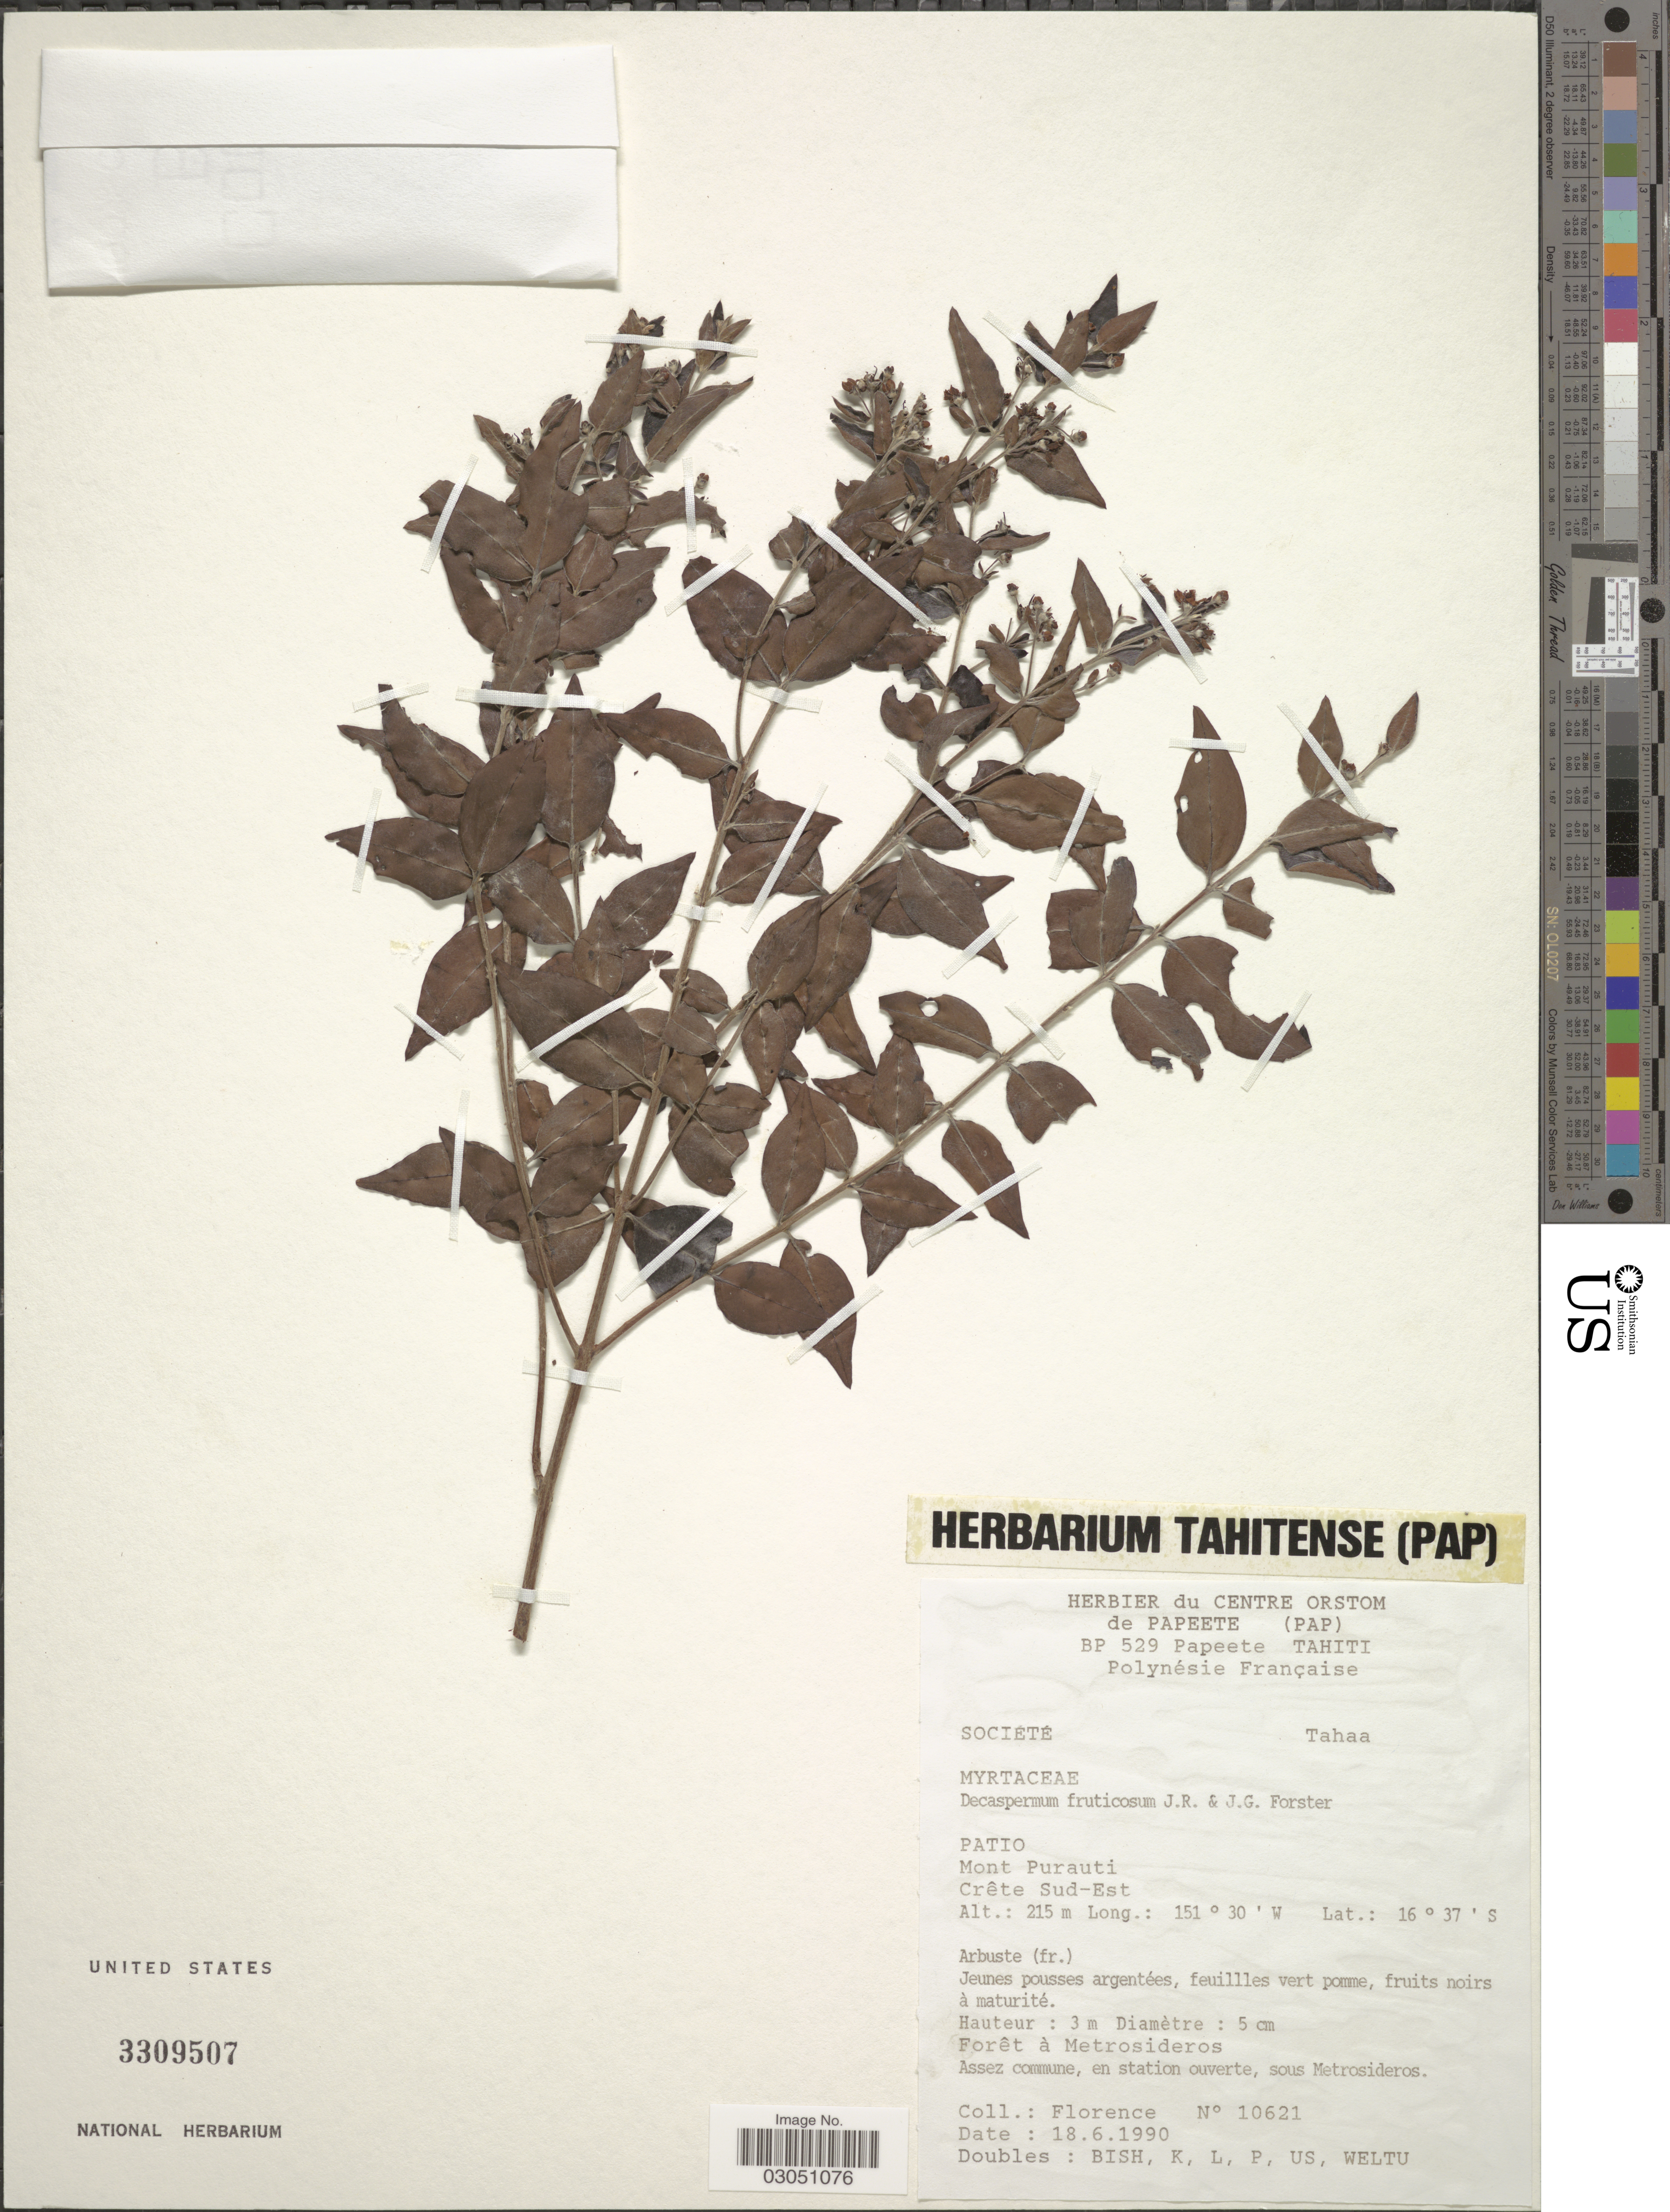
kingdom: Plantae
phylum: Tracheophyta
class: Magnoliopsida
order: Myrtales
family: Myrtaceae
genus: Decaspermum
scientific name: Decaspermum fruticosum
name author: J.R. Forst. & G. Forst.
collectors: -. Florence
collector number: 10621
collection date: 1990-06-18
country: French Polynesia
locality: Polynésie Française. Société. Tahaa. Patio. Mont Purauti. Crête Sud-Est.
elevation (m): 215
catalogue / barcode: US 3309507